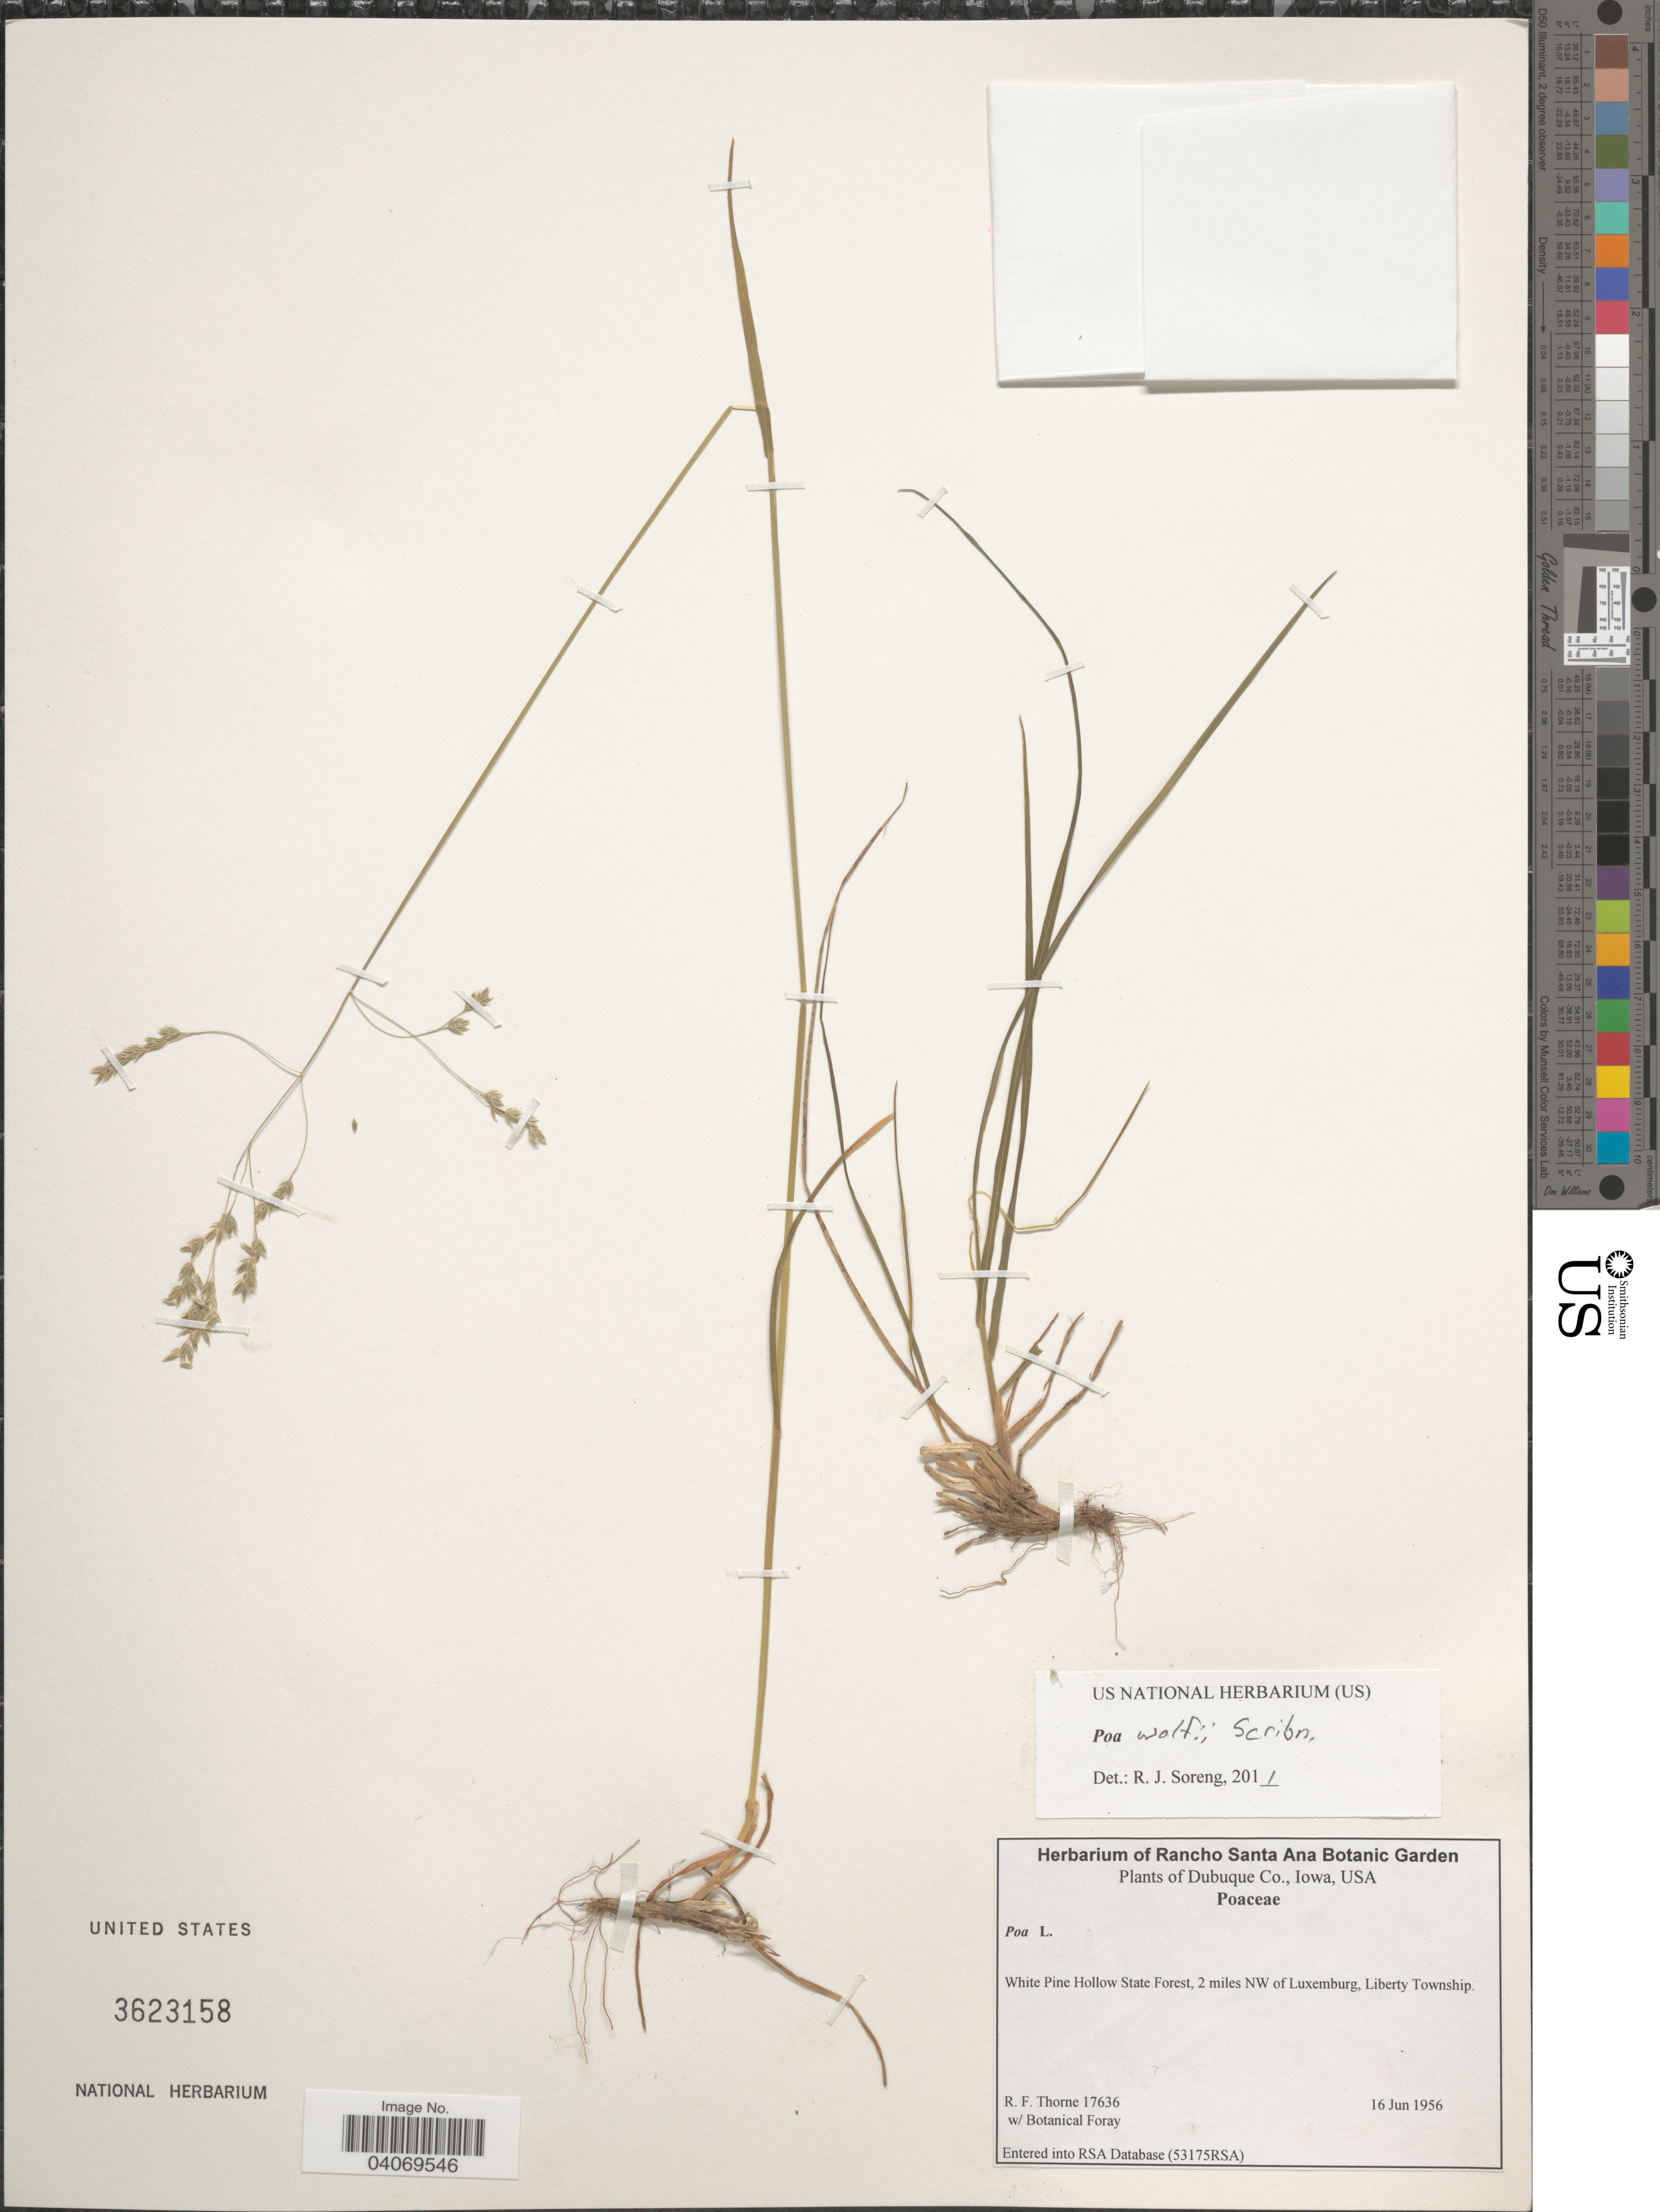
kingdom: Plantae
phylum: Tracheophyta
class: Liliopsida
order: Poales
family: Poaceae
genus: Poa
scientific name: Poa wolfii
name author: Scribn.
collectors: R. Thorne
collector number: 17636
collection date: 1956-06-16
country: United States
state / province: Iowa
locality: Dubuque Co. White Pine Hollow State Forest, 2 miles NW of Luxemburg, Liberty Township.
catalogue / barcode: US 3623158